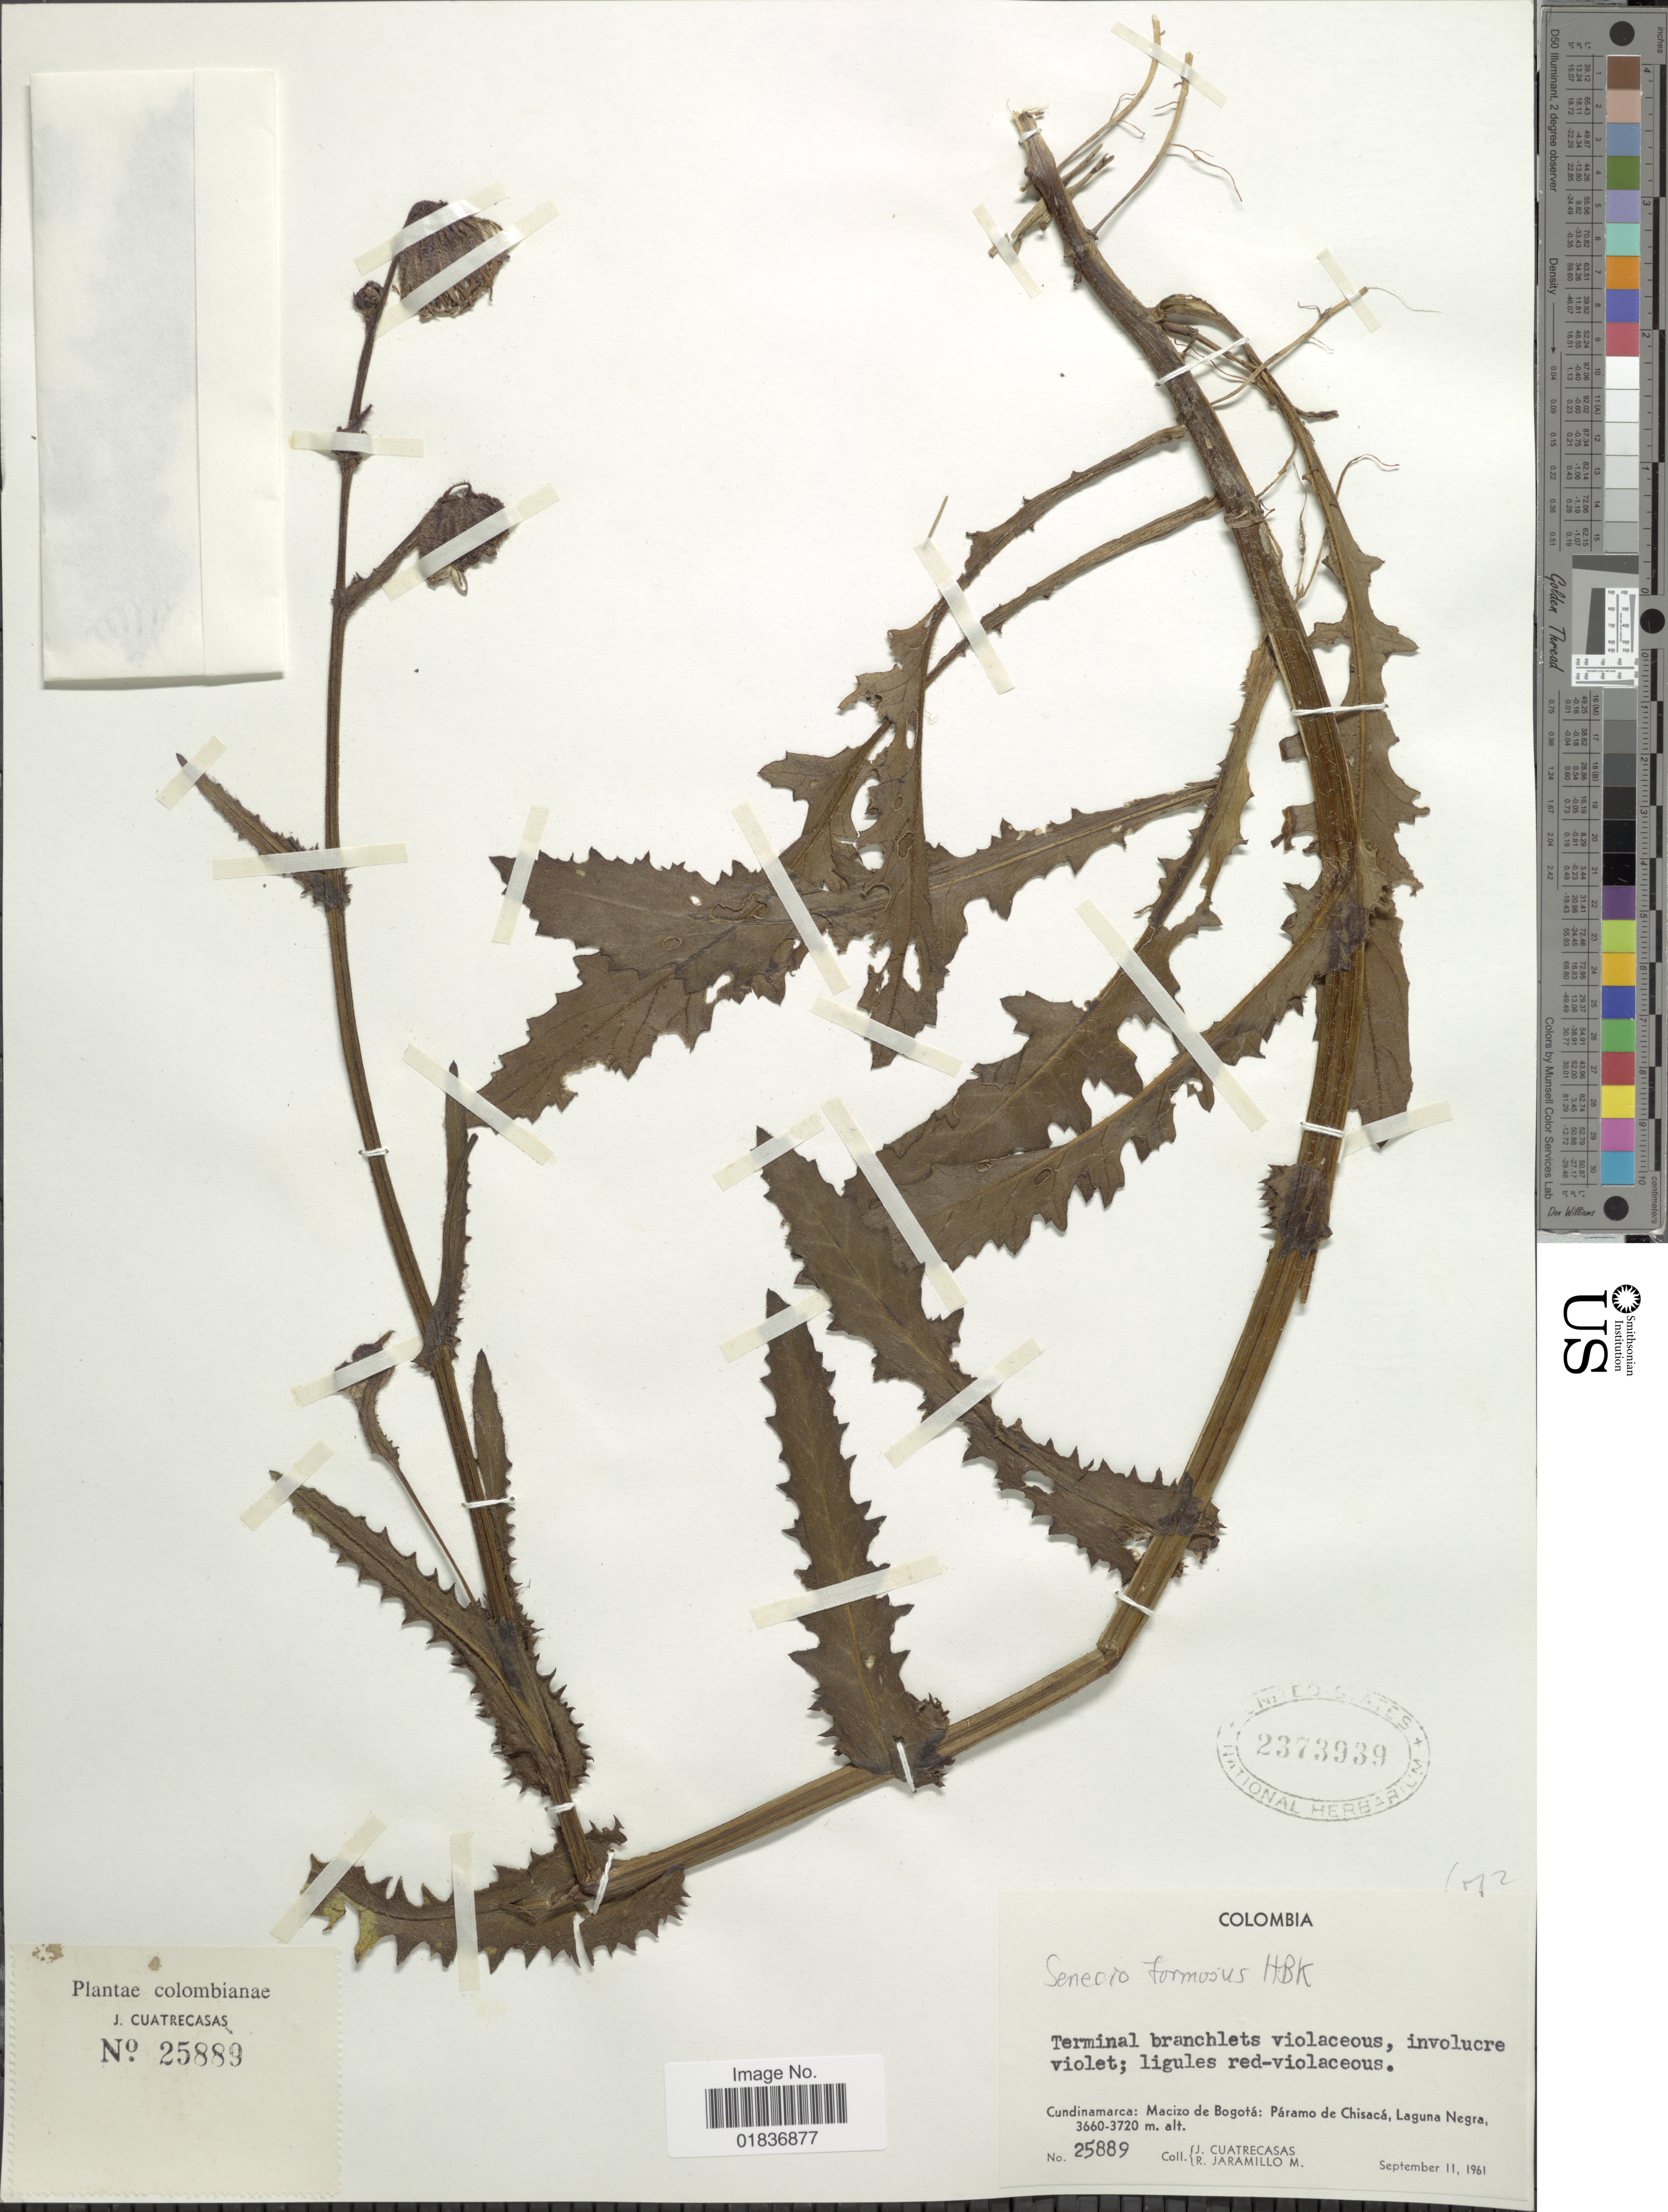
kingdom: Plantae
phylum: Tracheophyta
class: Magnoliopsida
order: Asterales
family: Asteraceae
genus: Senecio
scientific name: Senecio wedglacialis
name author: Cuatrec.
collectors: J. Cuatrecasas & R. Jaramillo M.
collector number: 25889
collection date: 1961-09-11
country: Colombia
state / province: Cundinamarca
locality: Cundinamarca: Macizo de Bogota: Paramo de Chisaca, Laguna Negra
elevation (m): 3660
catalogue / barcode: US 2373939